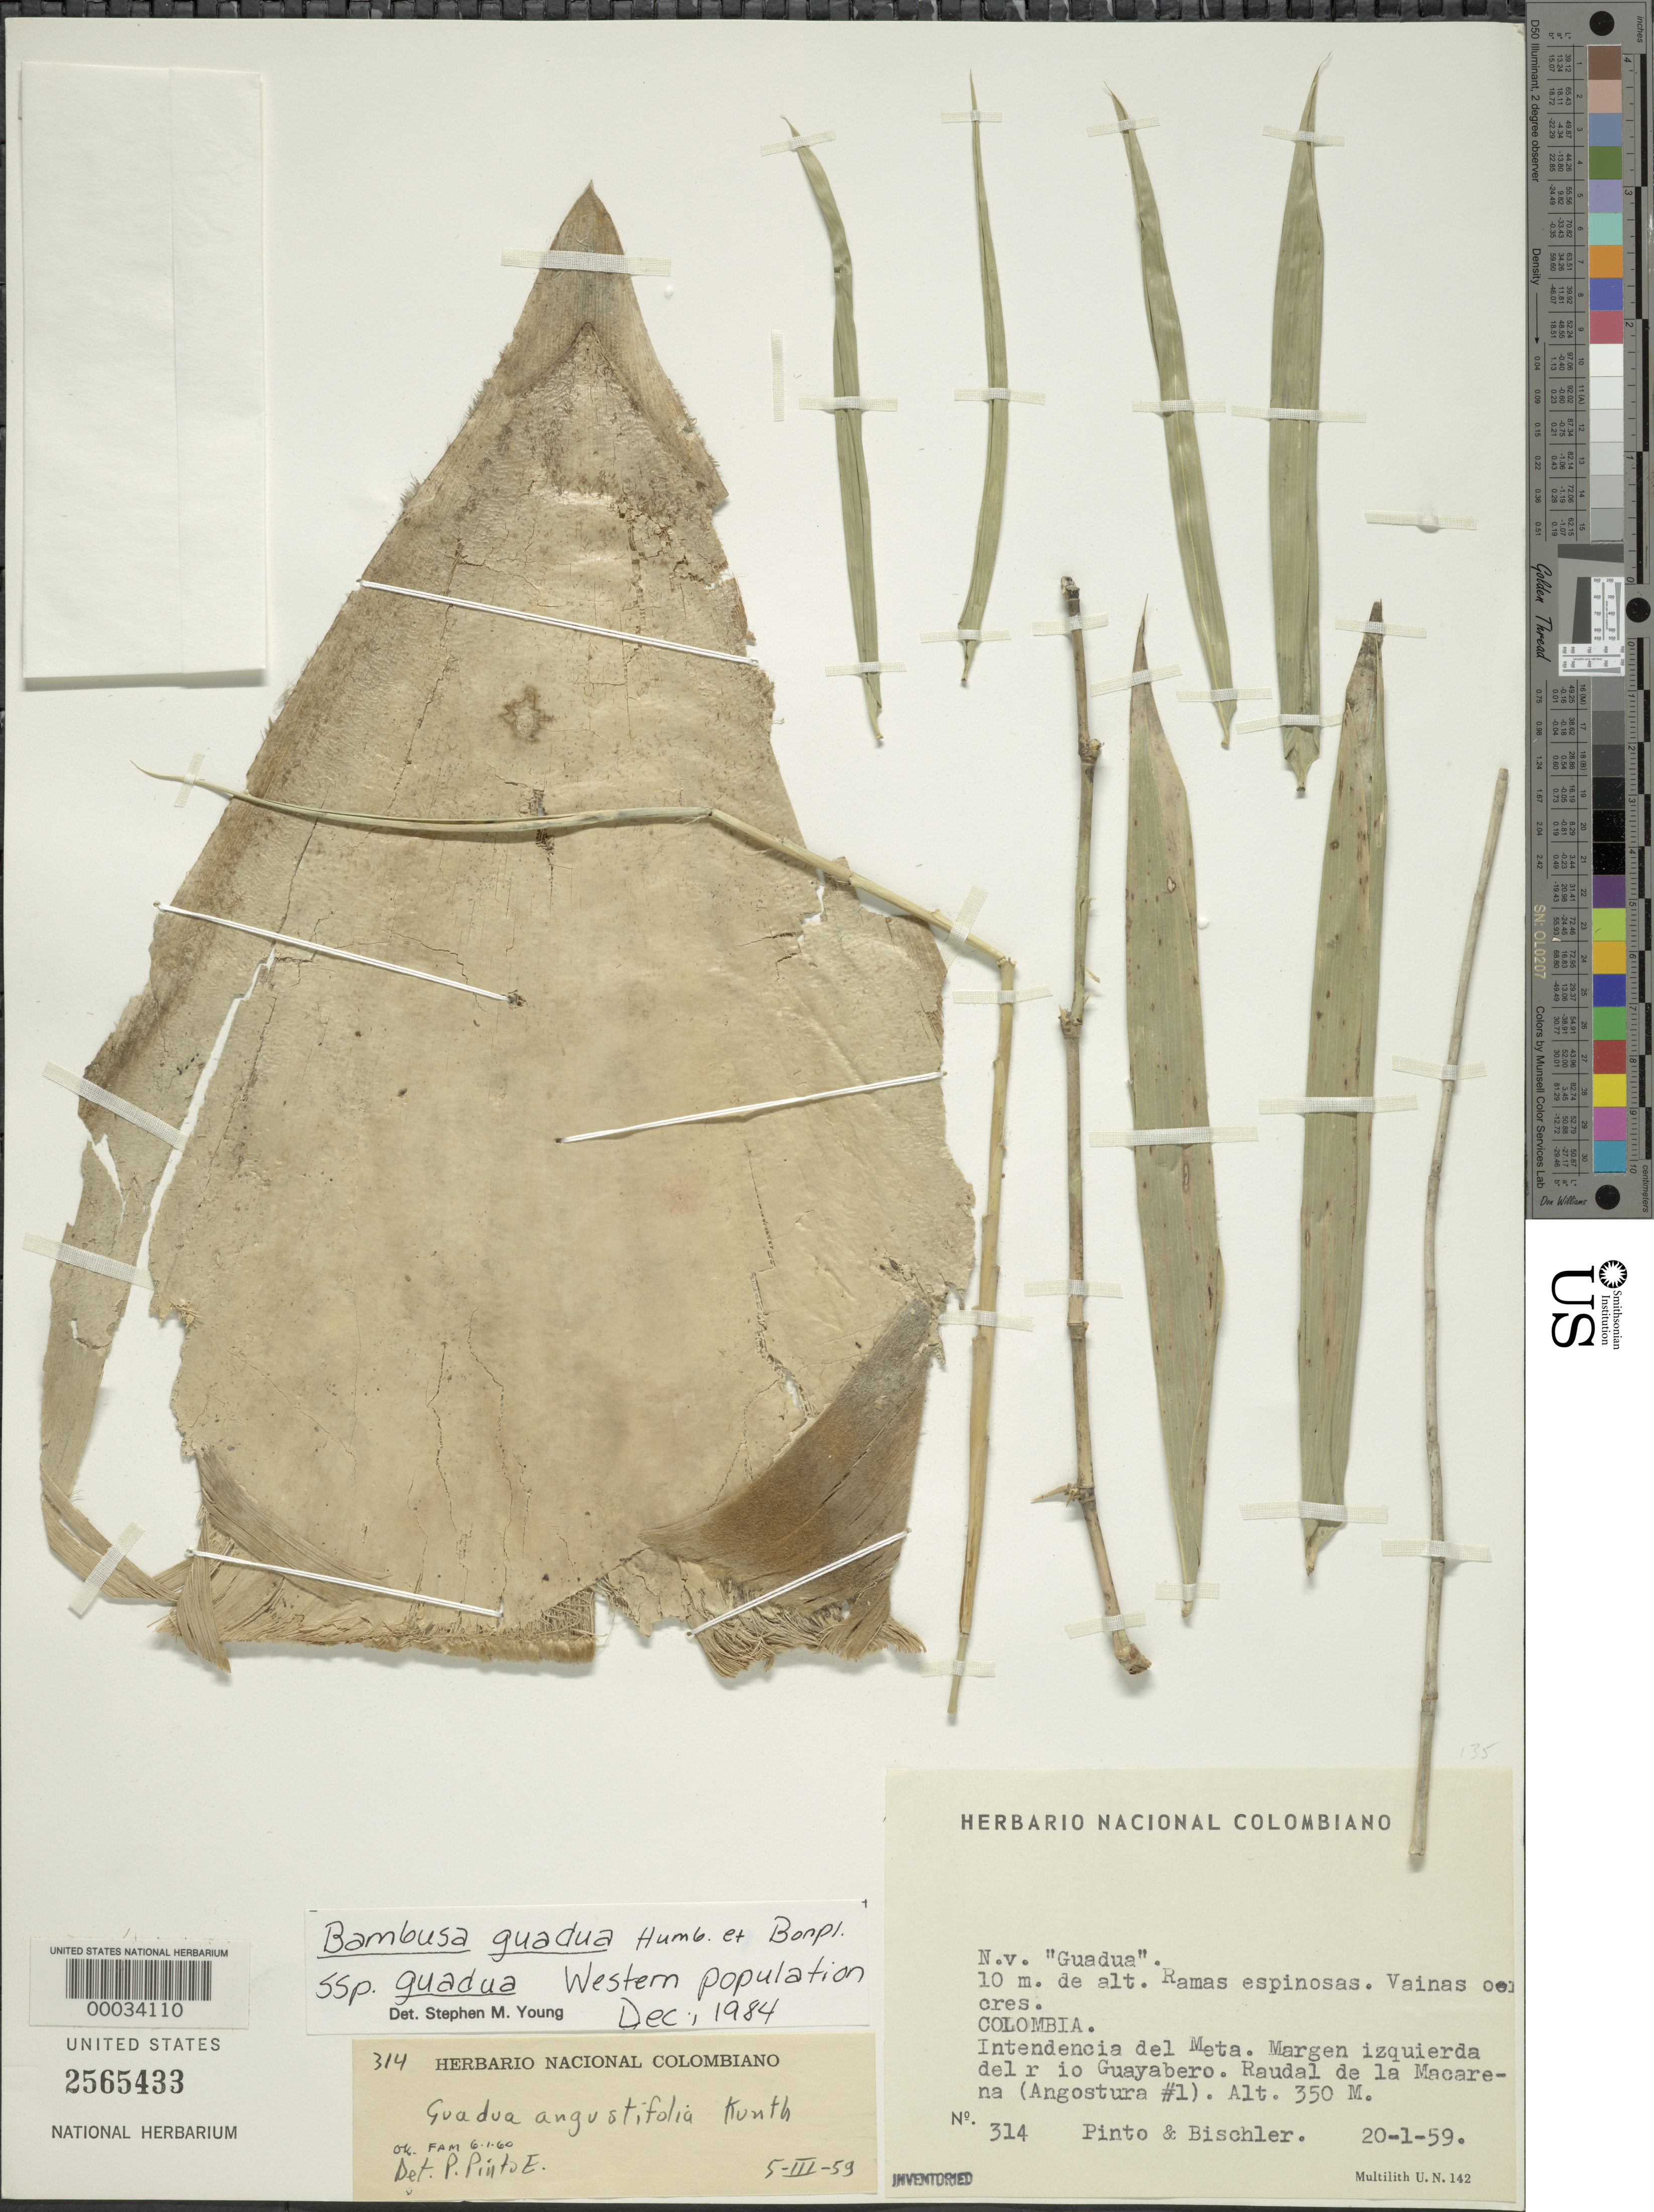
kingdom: Plantae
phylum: Tracheophyta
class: Liliopsida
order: Poales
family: Poaceae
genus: Guadua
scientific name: Guadua angustifolia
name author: Kunth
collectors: Pinto, -- & -. Bischler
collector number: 314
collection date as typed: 20 Jan 1959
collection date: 1959-01-20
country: Colombia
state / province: Meta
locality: Guayabero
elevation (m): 350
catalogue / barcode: US 2565433